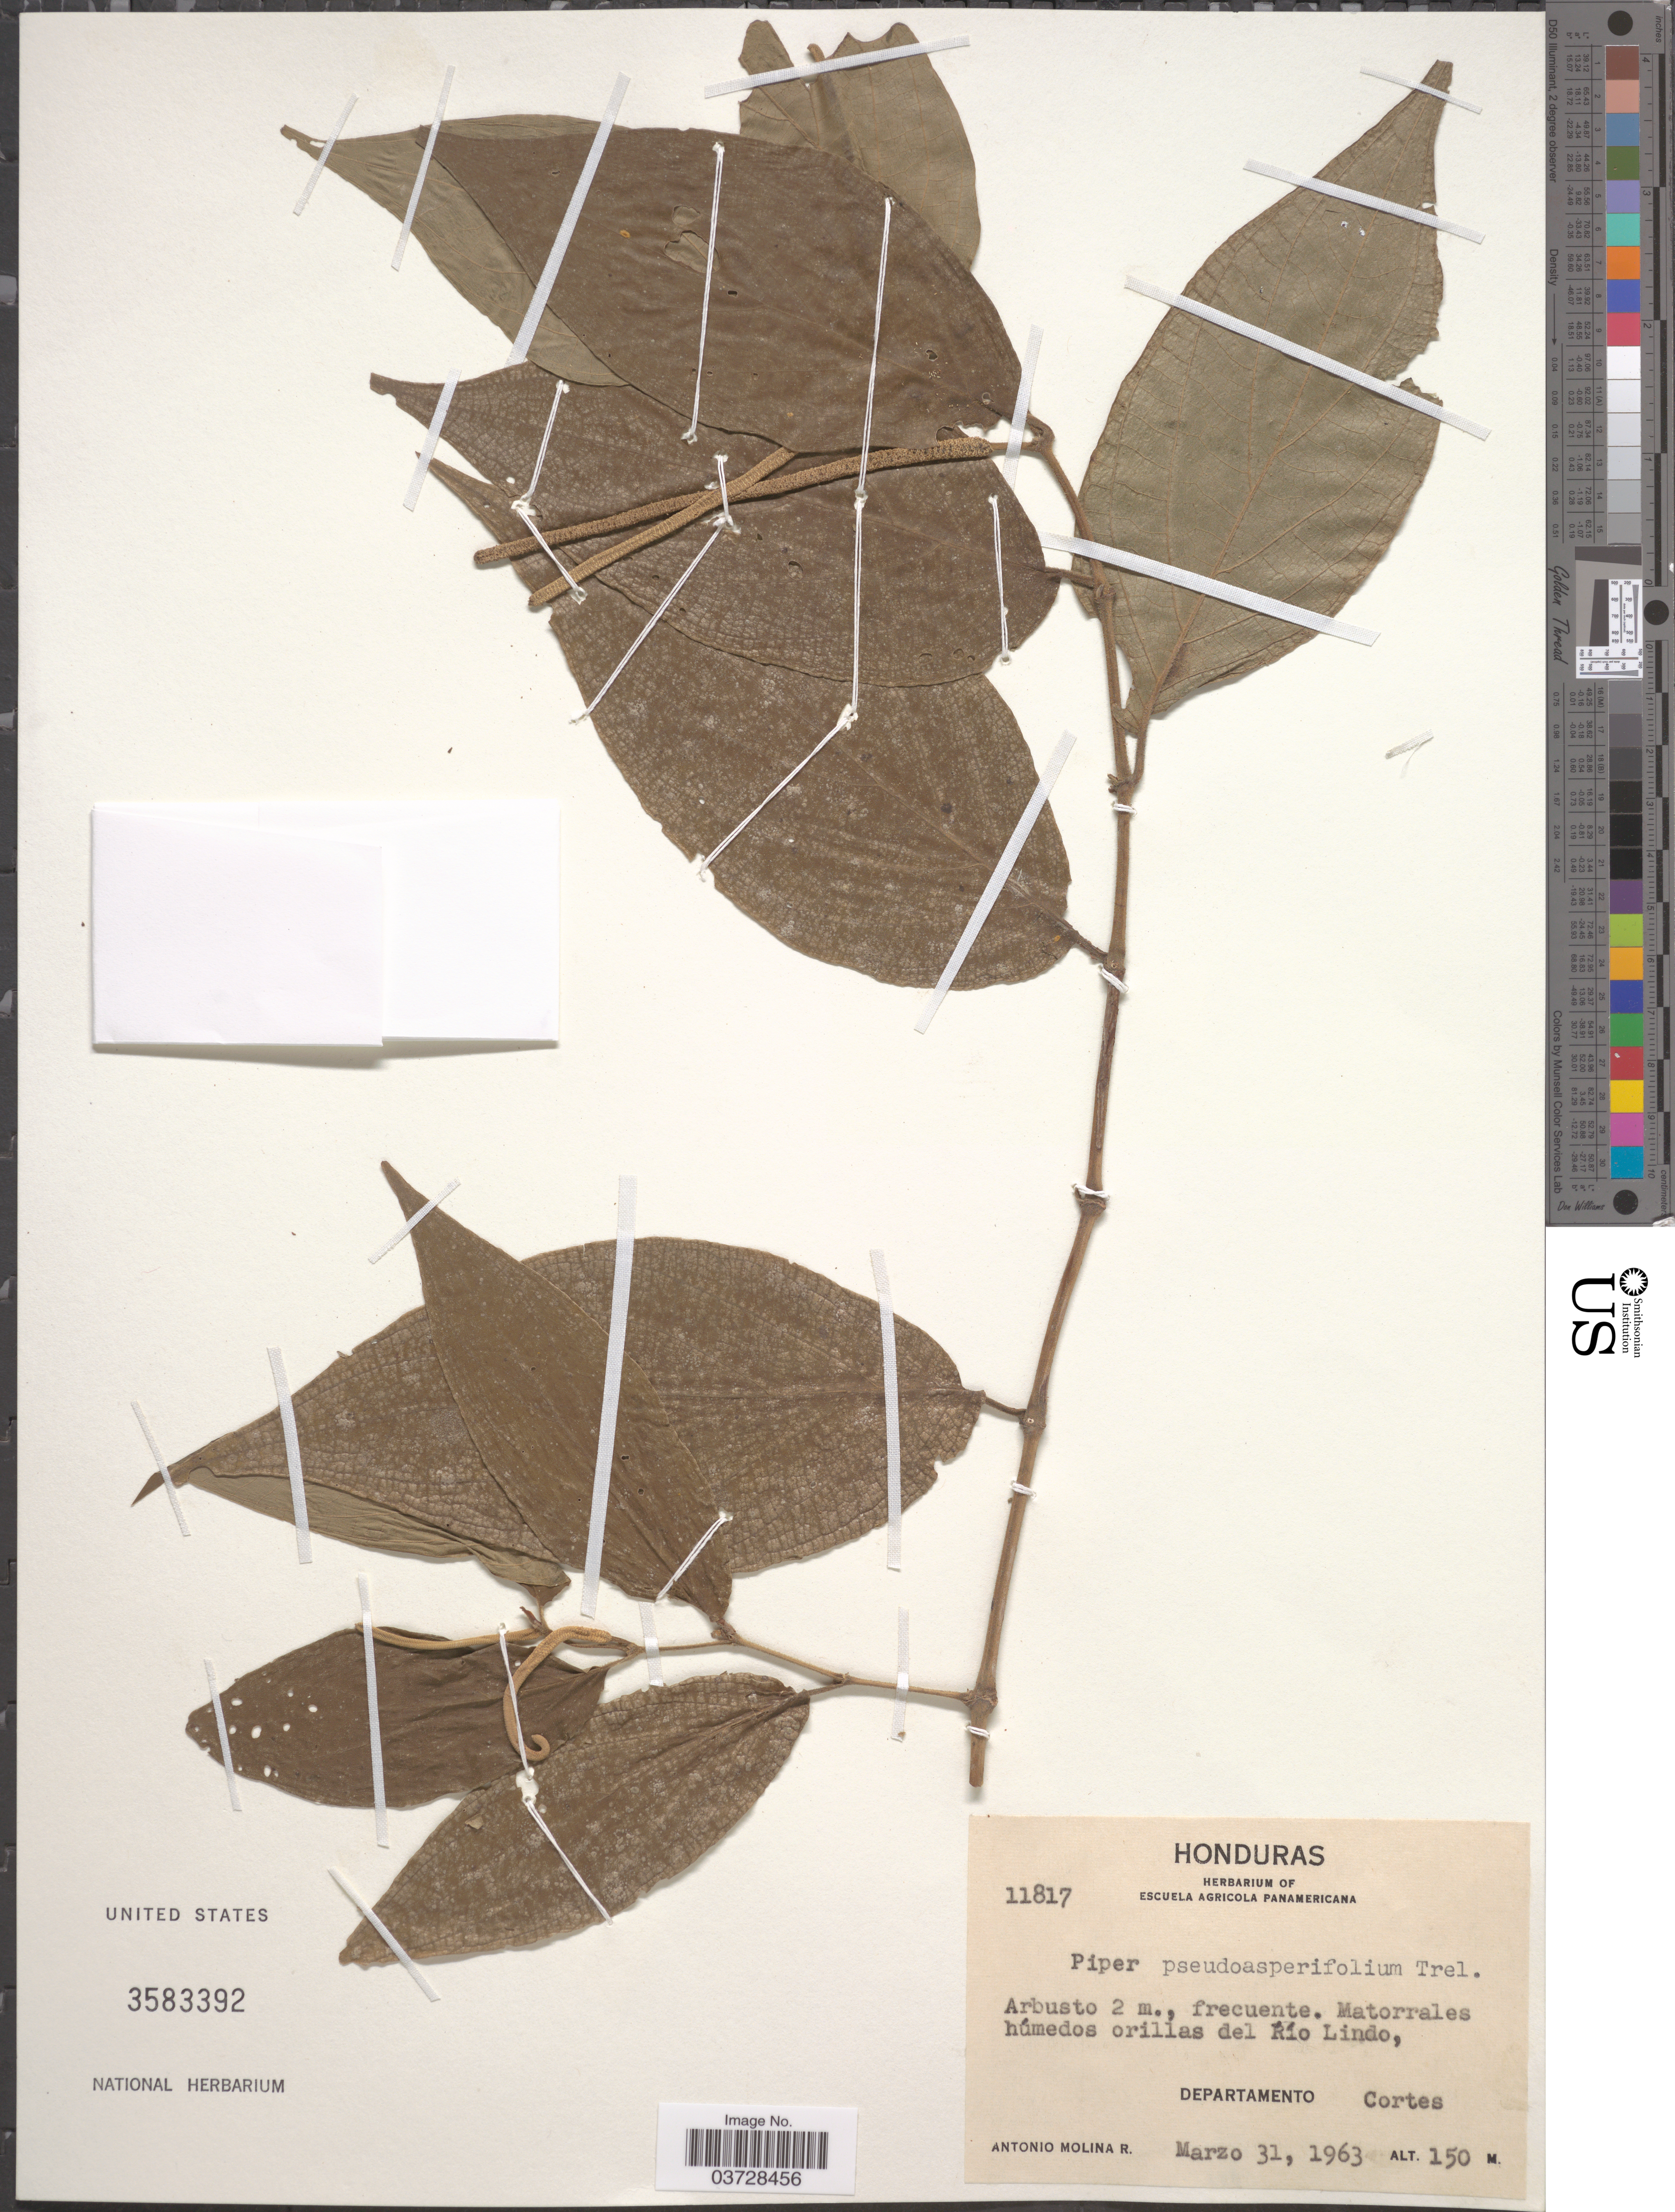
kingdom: Plantae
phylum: Tracheophyta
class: Magnoliopsida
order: Piperales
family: Piperaceae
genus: Piper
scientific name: Piper pseudoasperifolium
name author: C. DC.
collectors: A. Molina R.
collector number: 11817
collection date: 1963-03-31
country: Honduras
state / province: Cortes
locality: Matorrales húmedos orillas del Río Lindo, Departamento Cortes.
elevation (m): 150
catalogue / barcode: US 3583392